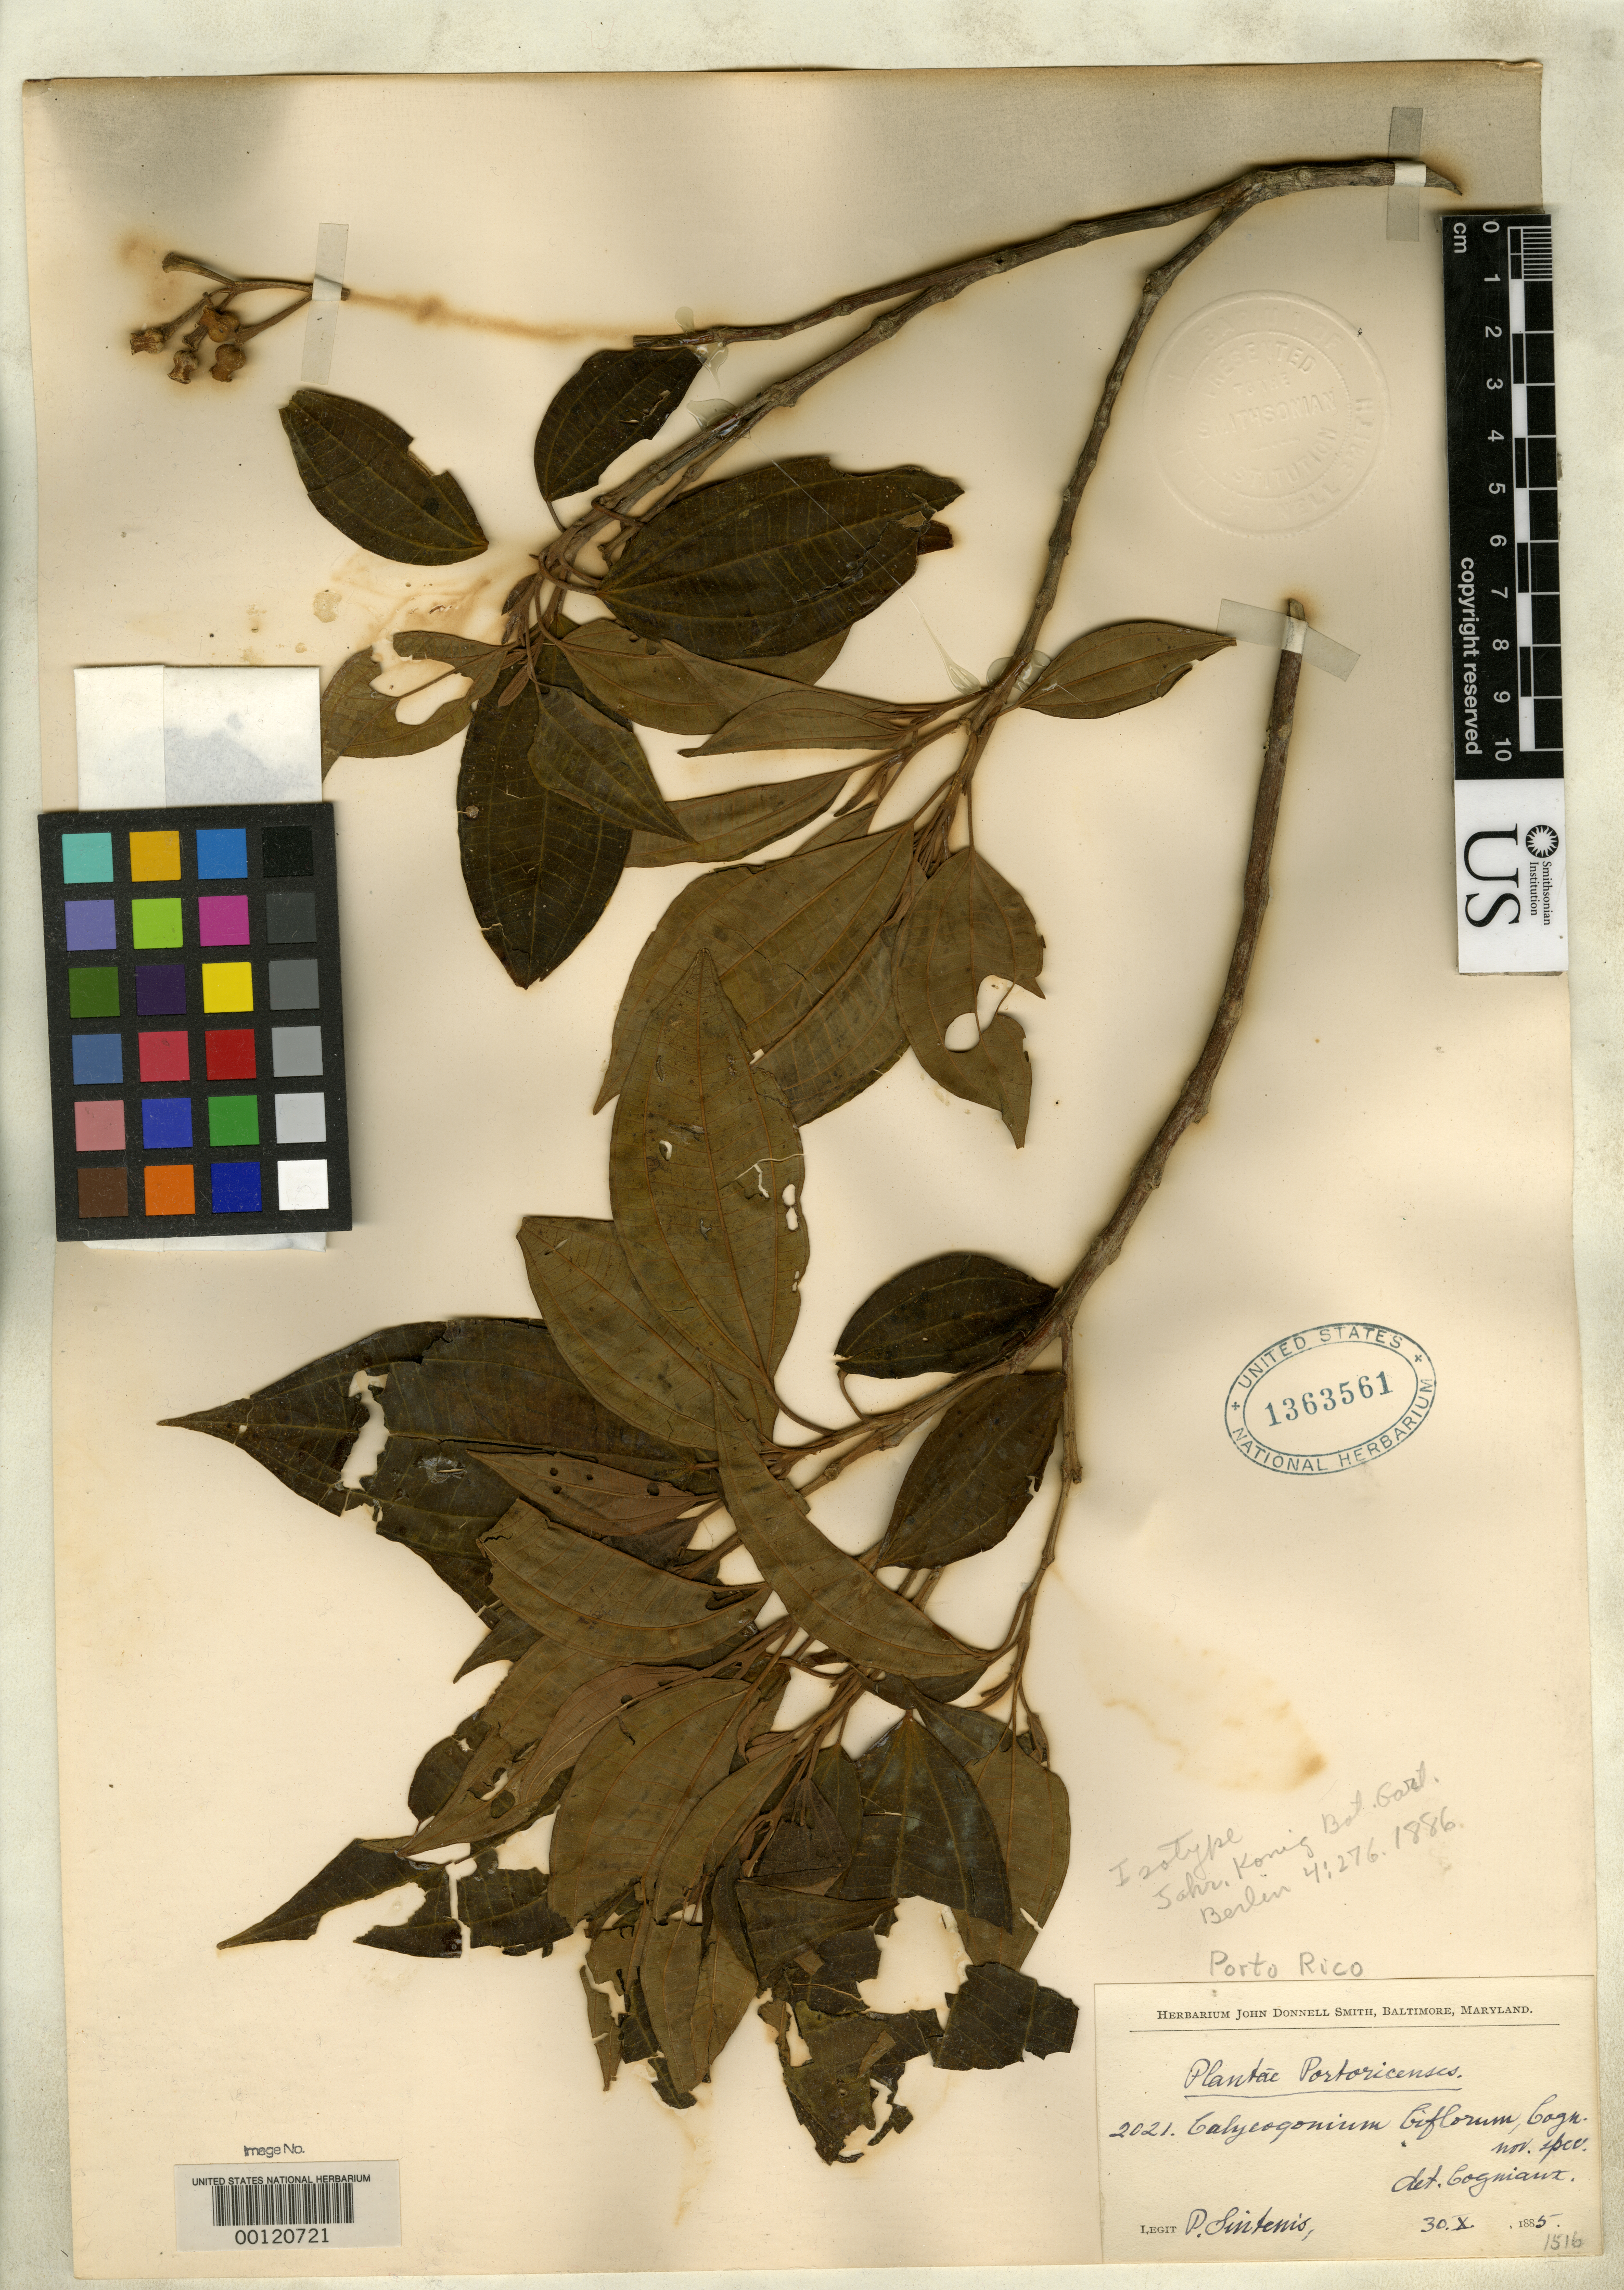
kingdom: Plantae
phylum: Tracheophyta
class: Magnoliopsida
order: Myrtales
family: Melastomataceae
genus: Calycogonium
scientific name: Calycogonium biflorum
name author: Cogn.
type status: Isotype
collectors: P. Sintenis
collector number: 2021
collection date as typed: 30 Oct 1885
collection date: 1885-10-30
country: Puerto Rico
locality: Baranquitas, in monte Torrecilla.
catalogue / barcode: US 1363561